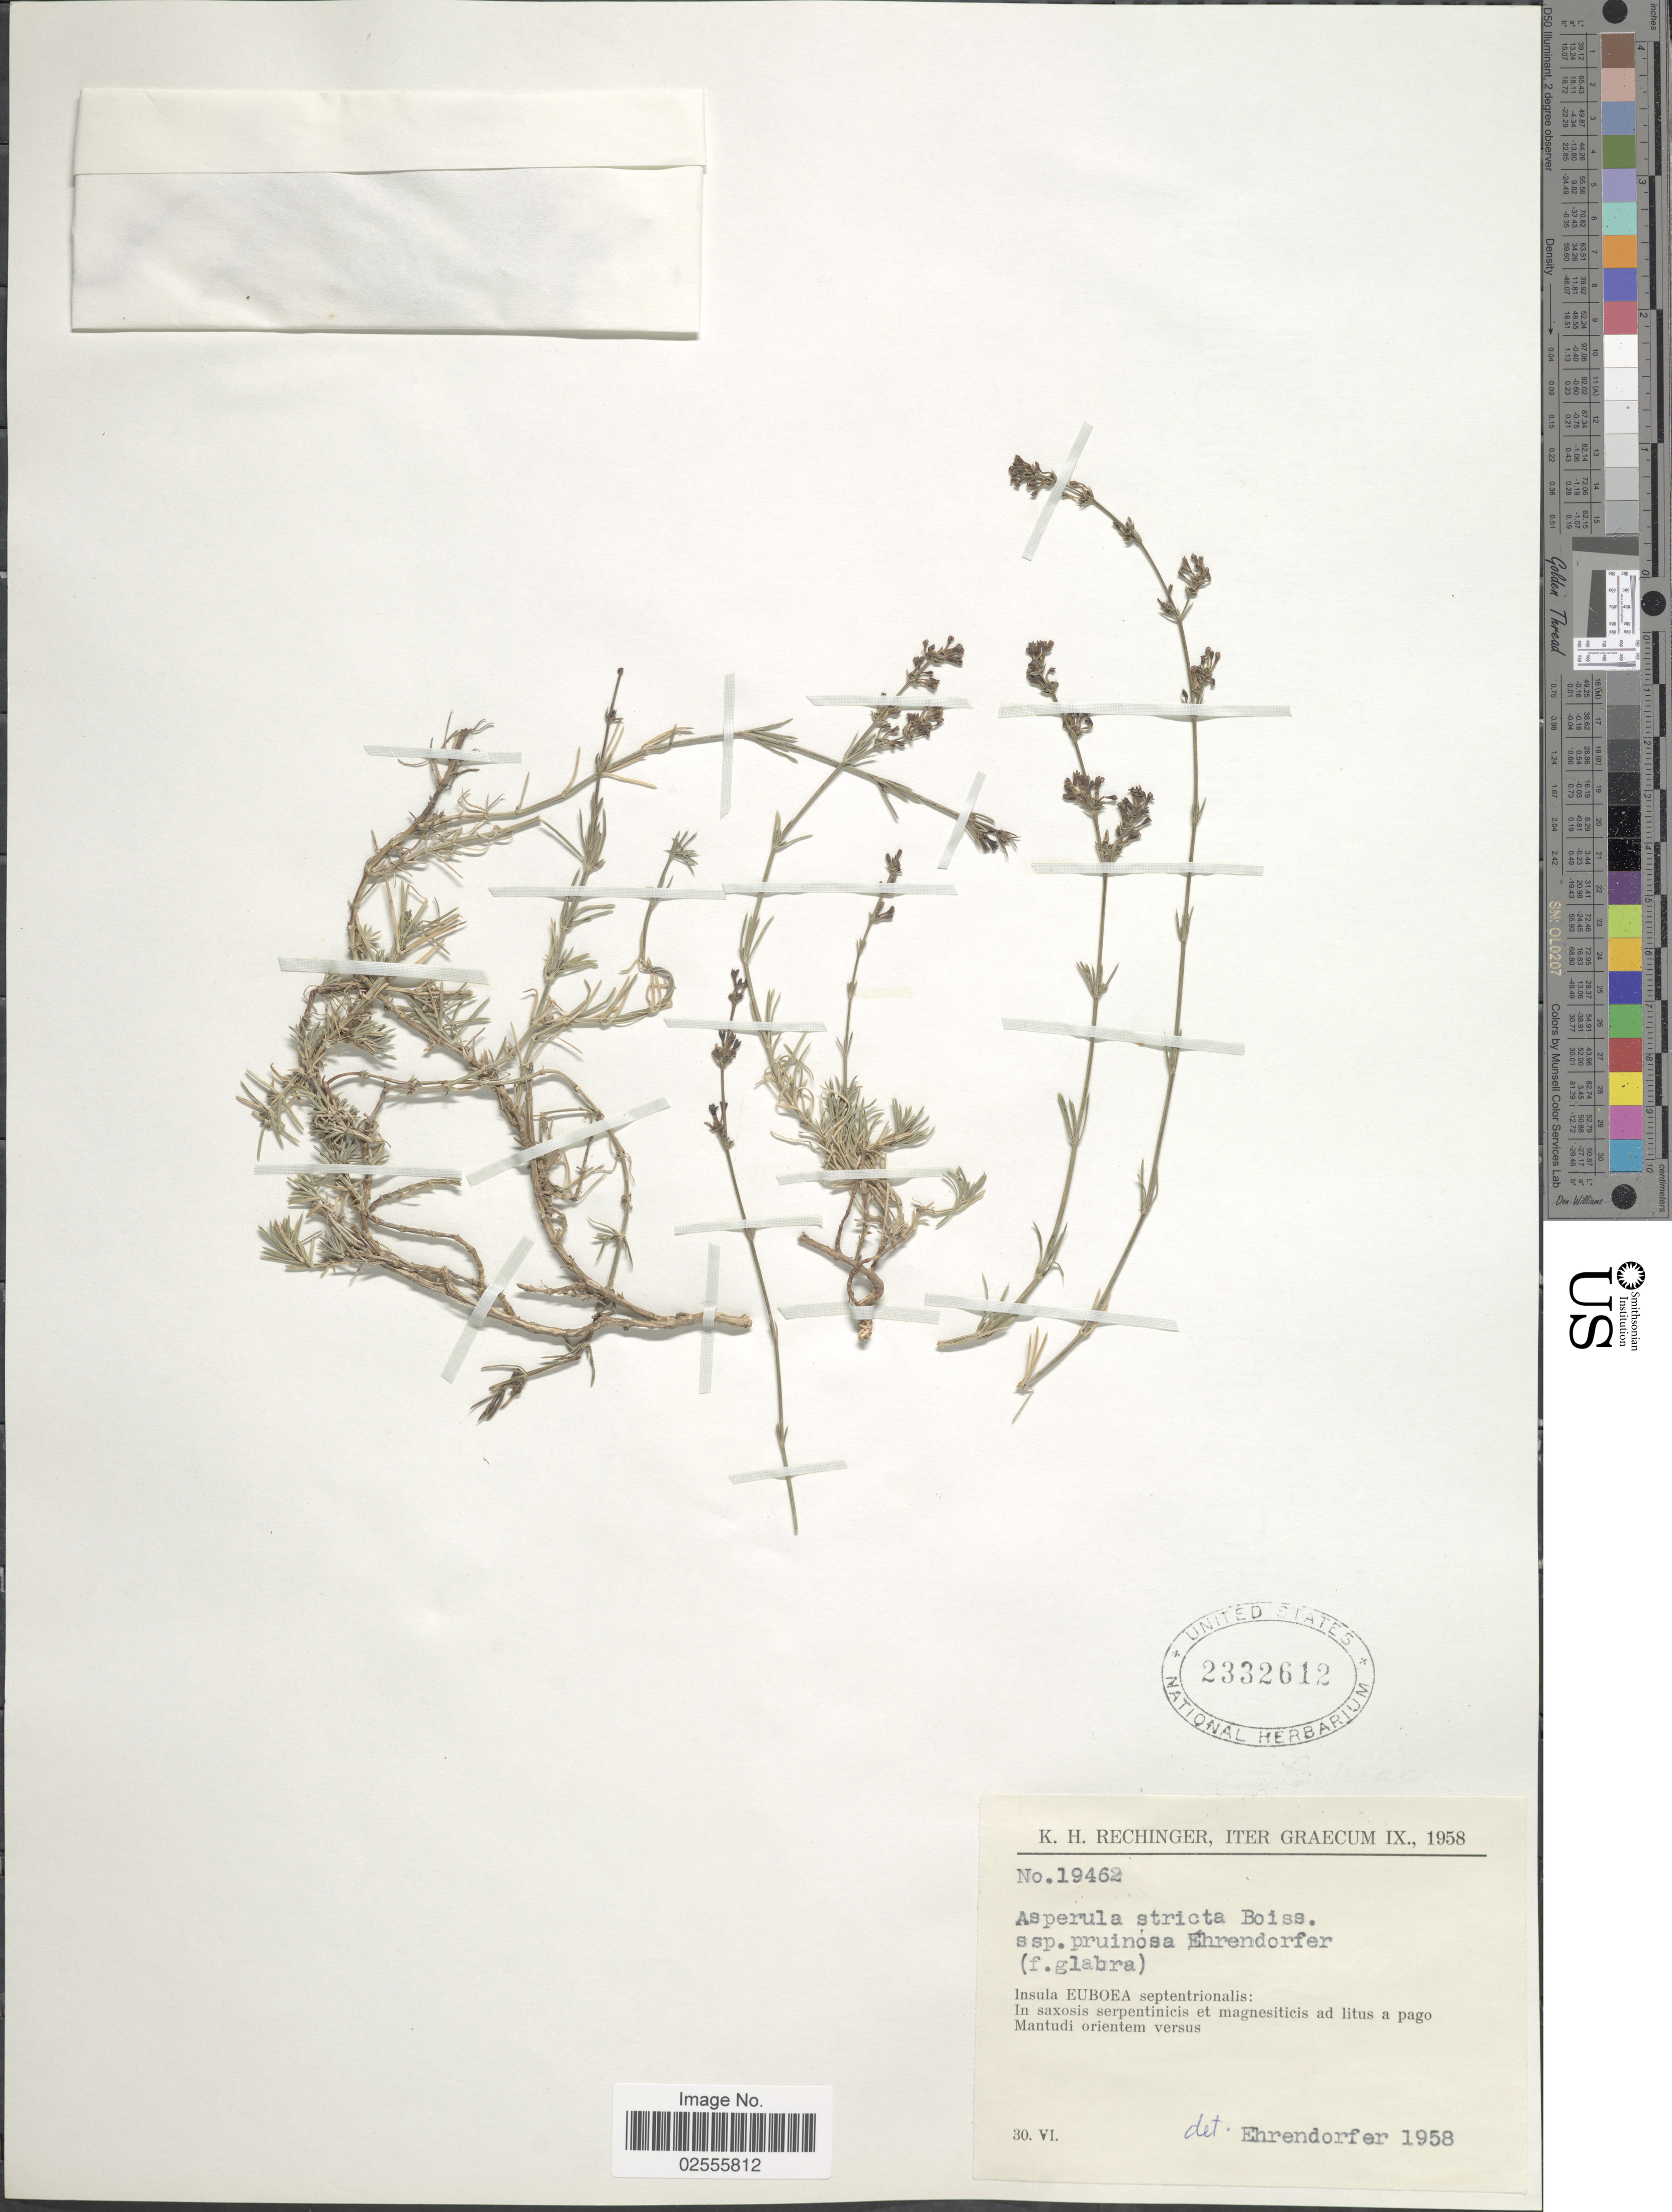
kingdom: Plantae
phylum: Tracheophyta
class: Magnoliopsida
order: Gentianales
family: Rubiaceae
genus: Asperula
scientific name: Asperula stricta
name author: Boiss.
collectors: K. H. Rechinger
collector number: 19462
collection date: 1958-06-30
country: Greece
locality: Iter Graecum, Insula Euboea septentrionalis: In saxosis serpentinicis et magnesiticus ad litus a pago Mantudi orientem versus.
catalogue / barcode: US 2332612